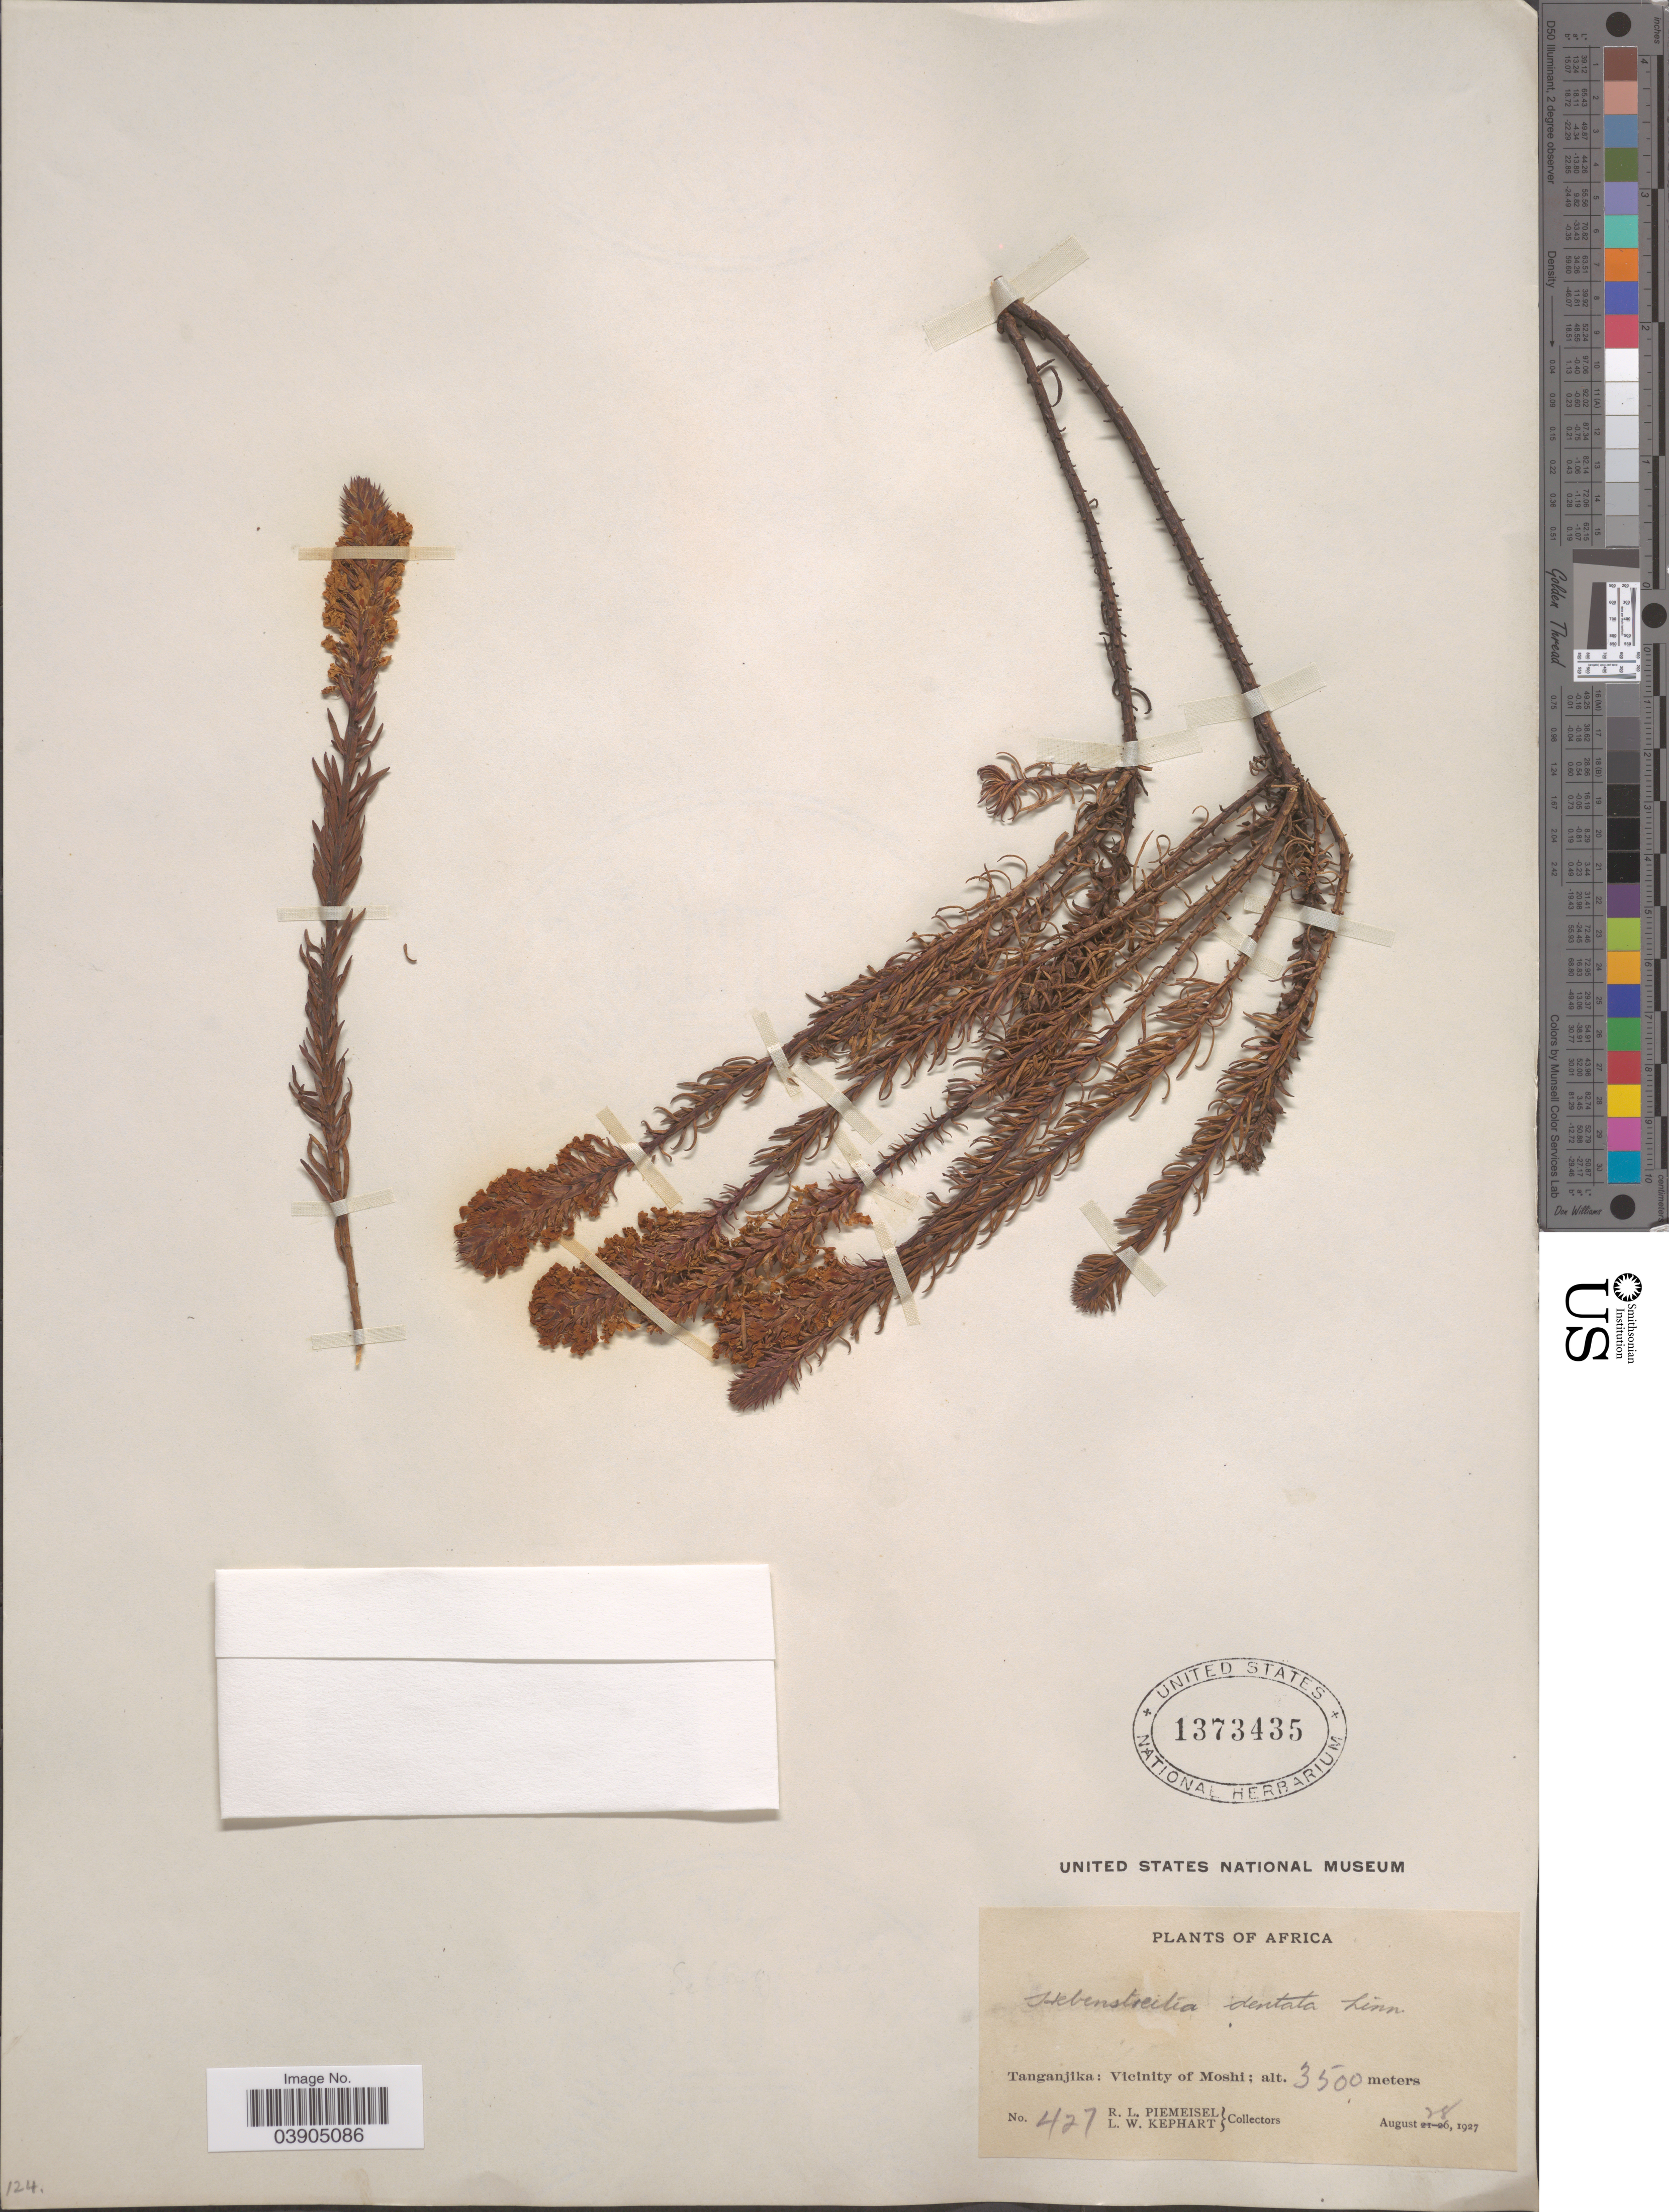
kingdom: Plantae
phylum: Tracheophyta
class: Magnoliopsida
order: Lamiales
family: Scrophulariaceae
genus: Hebenstretia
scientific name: Hebenstretia dentata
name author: L.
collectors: R. L. Piemeisel & L. W. Kephart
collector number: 427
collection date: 1927-08-28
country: Tanzania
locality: Africa. Tanganjika: Vicinity of Moshi.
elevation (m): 3500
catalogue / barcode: US 1373435